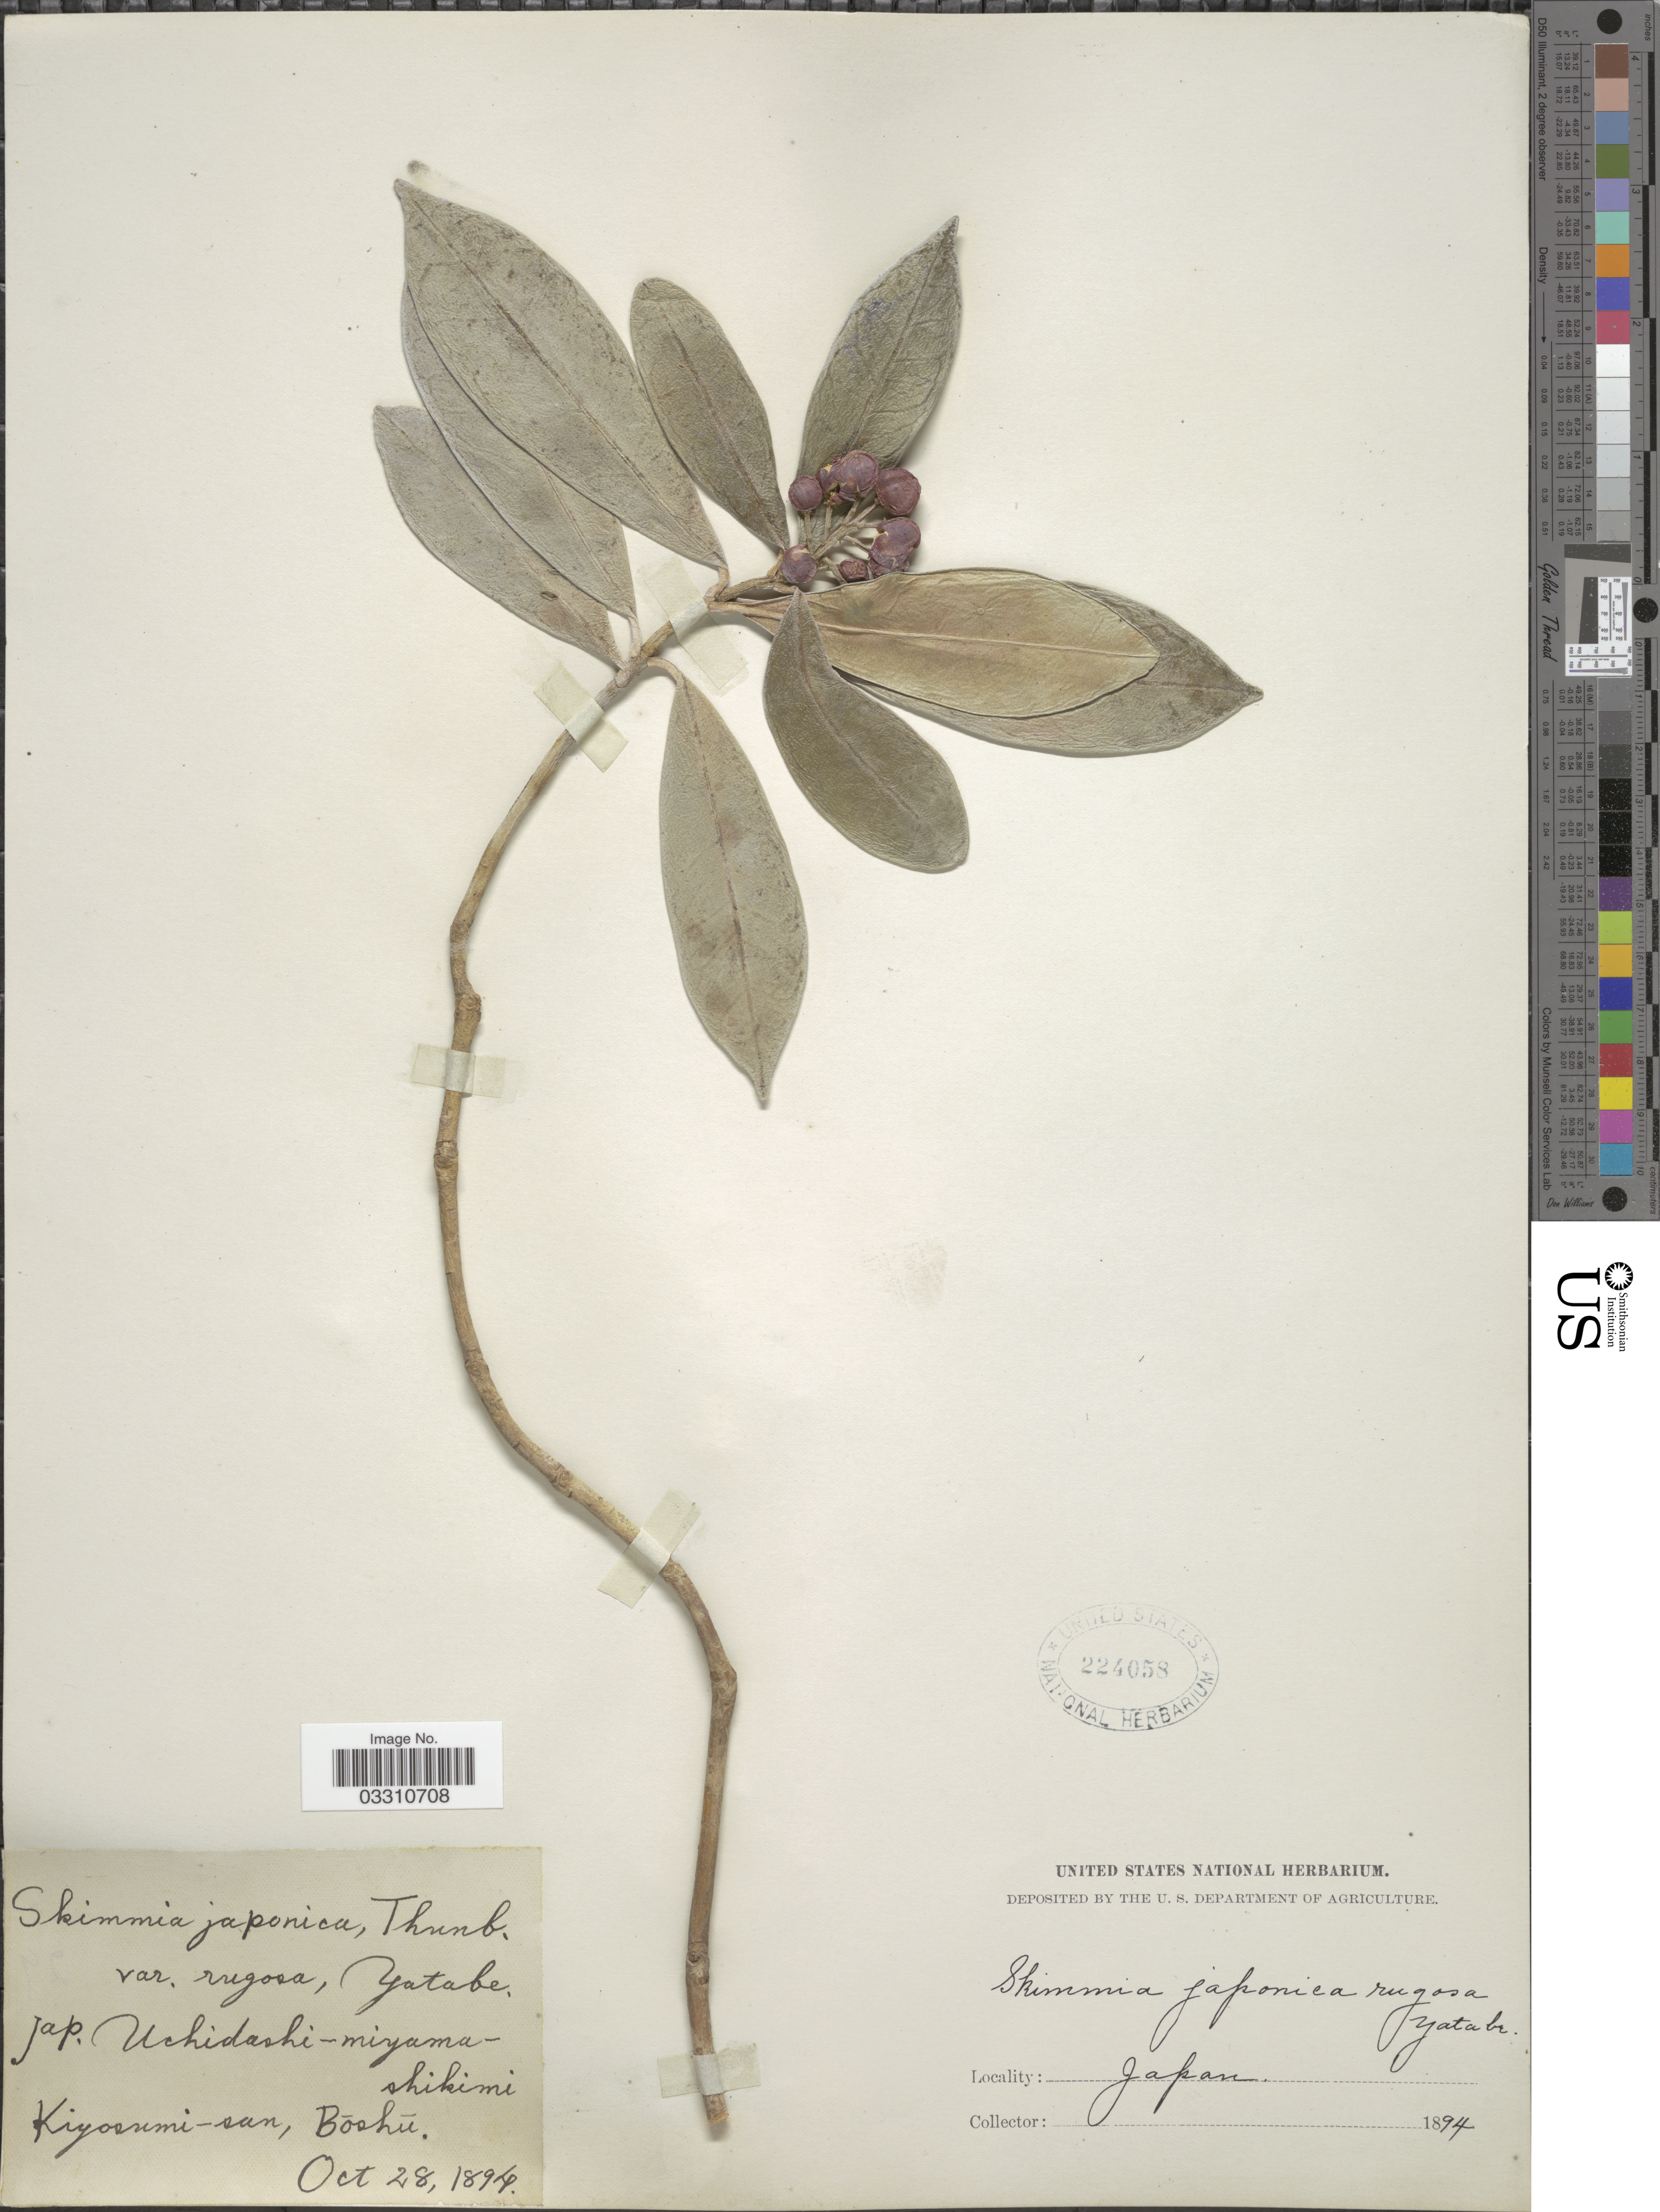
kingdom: Plantae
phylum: Tracheophyta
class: Magnoliopsida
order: Sapindales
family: Rutaceae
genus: Skimmia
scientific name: Skimmia japonica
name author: Thunb.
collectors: ex herb. United States National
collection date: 1894-10-28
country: Japan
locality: Kiyosumi-san. Bōshū.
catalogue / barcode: US 224058